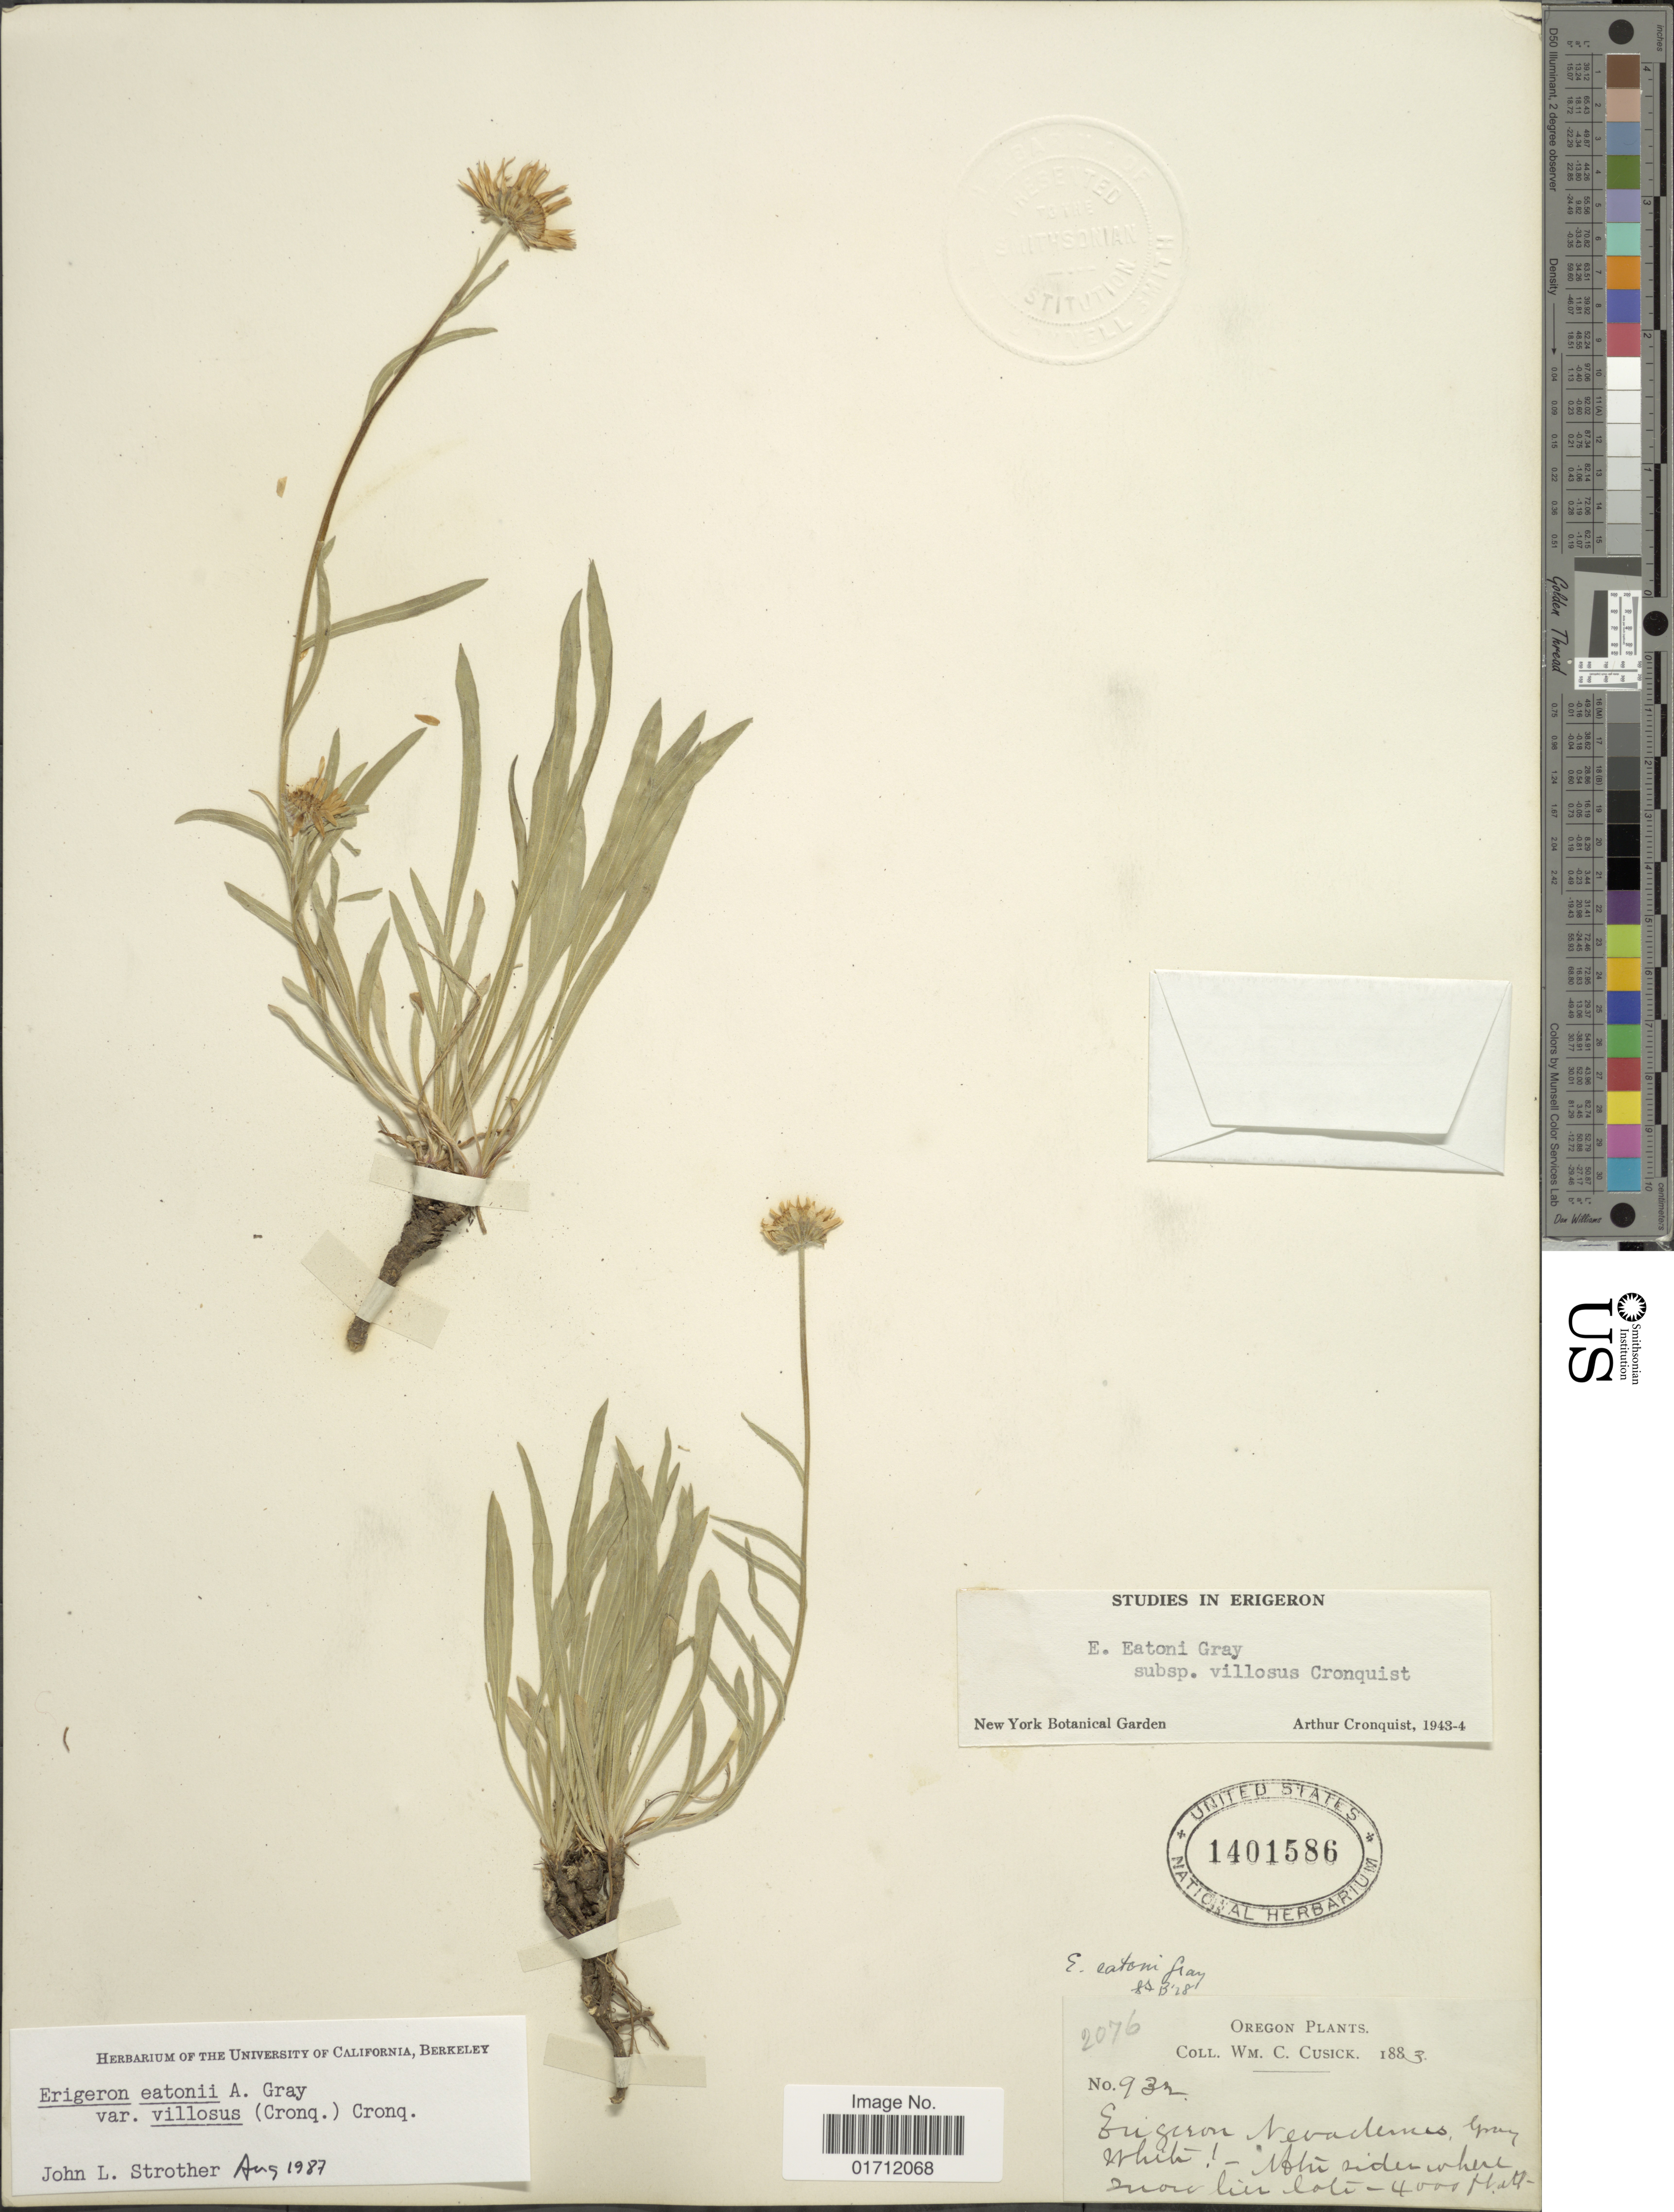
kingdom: Plantae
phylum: Tracheophyta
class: Magnoliopsida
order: Asterales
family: Asteraceae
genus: Erigeron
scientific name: Erigeron eatonii var. villosus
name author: (Cronq.) Cronq.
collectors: W. C. Cusick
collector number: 2076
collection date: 1883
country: United States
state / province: Oregon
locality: Oregon.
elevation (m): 1219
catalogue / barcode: US 1401586